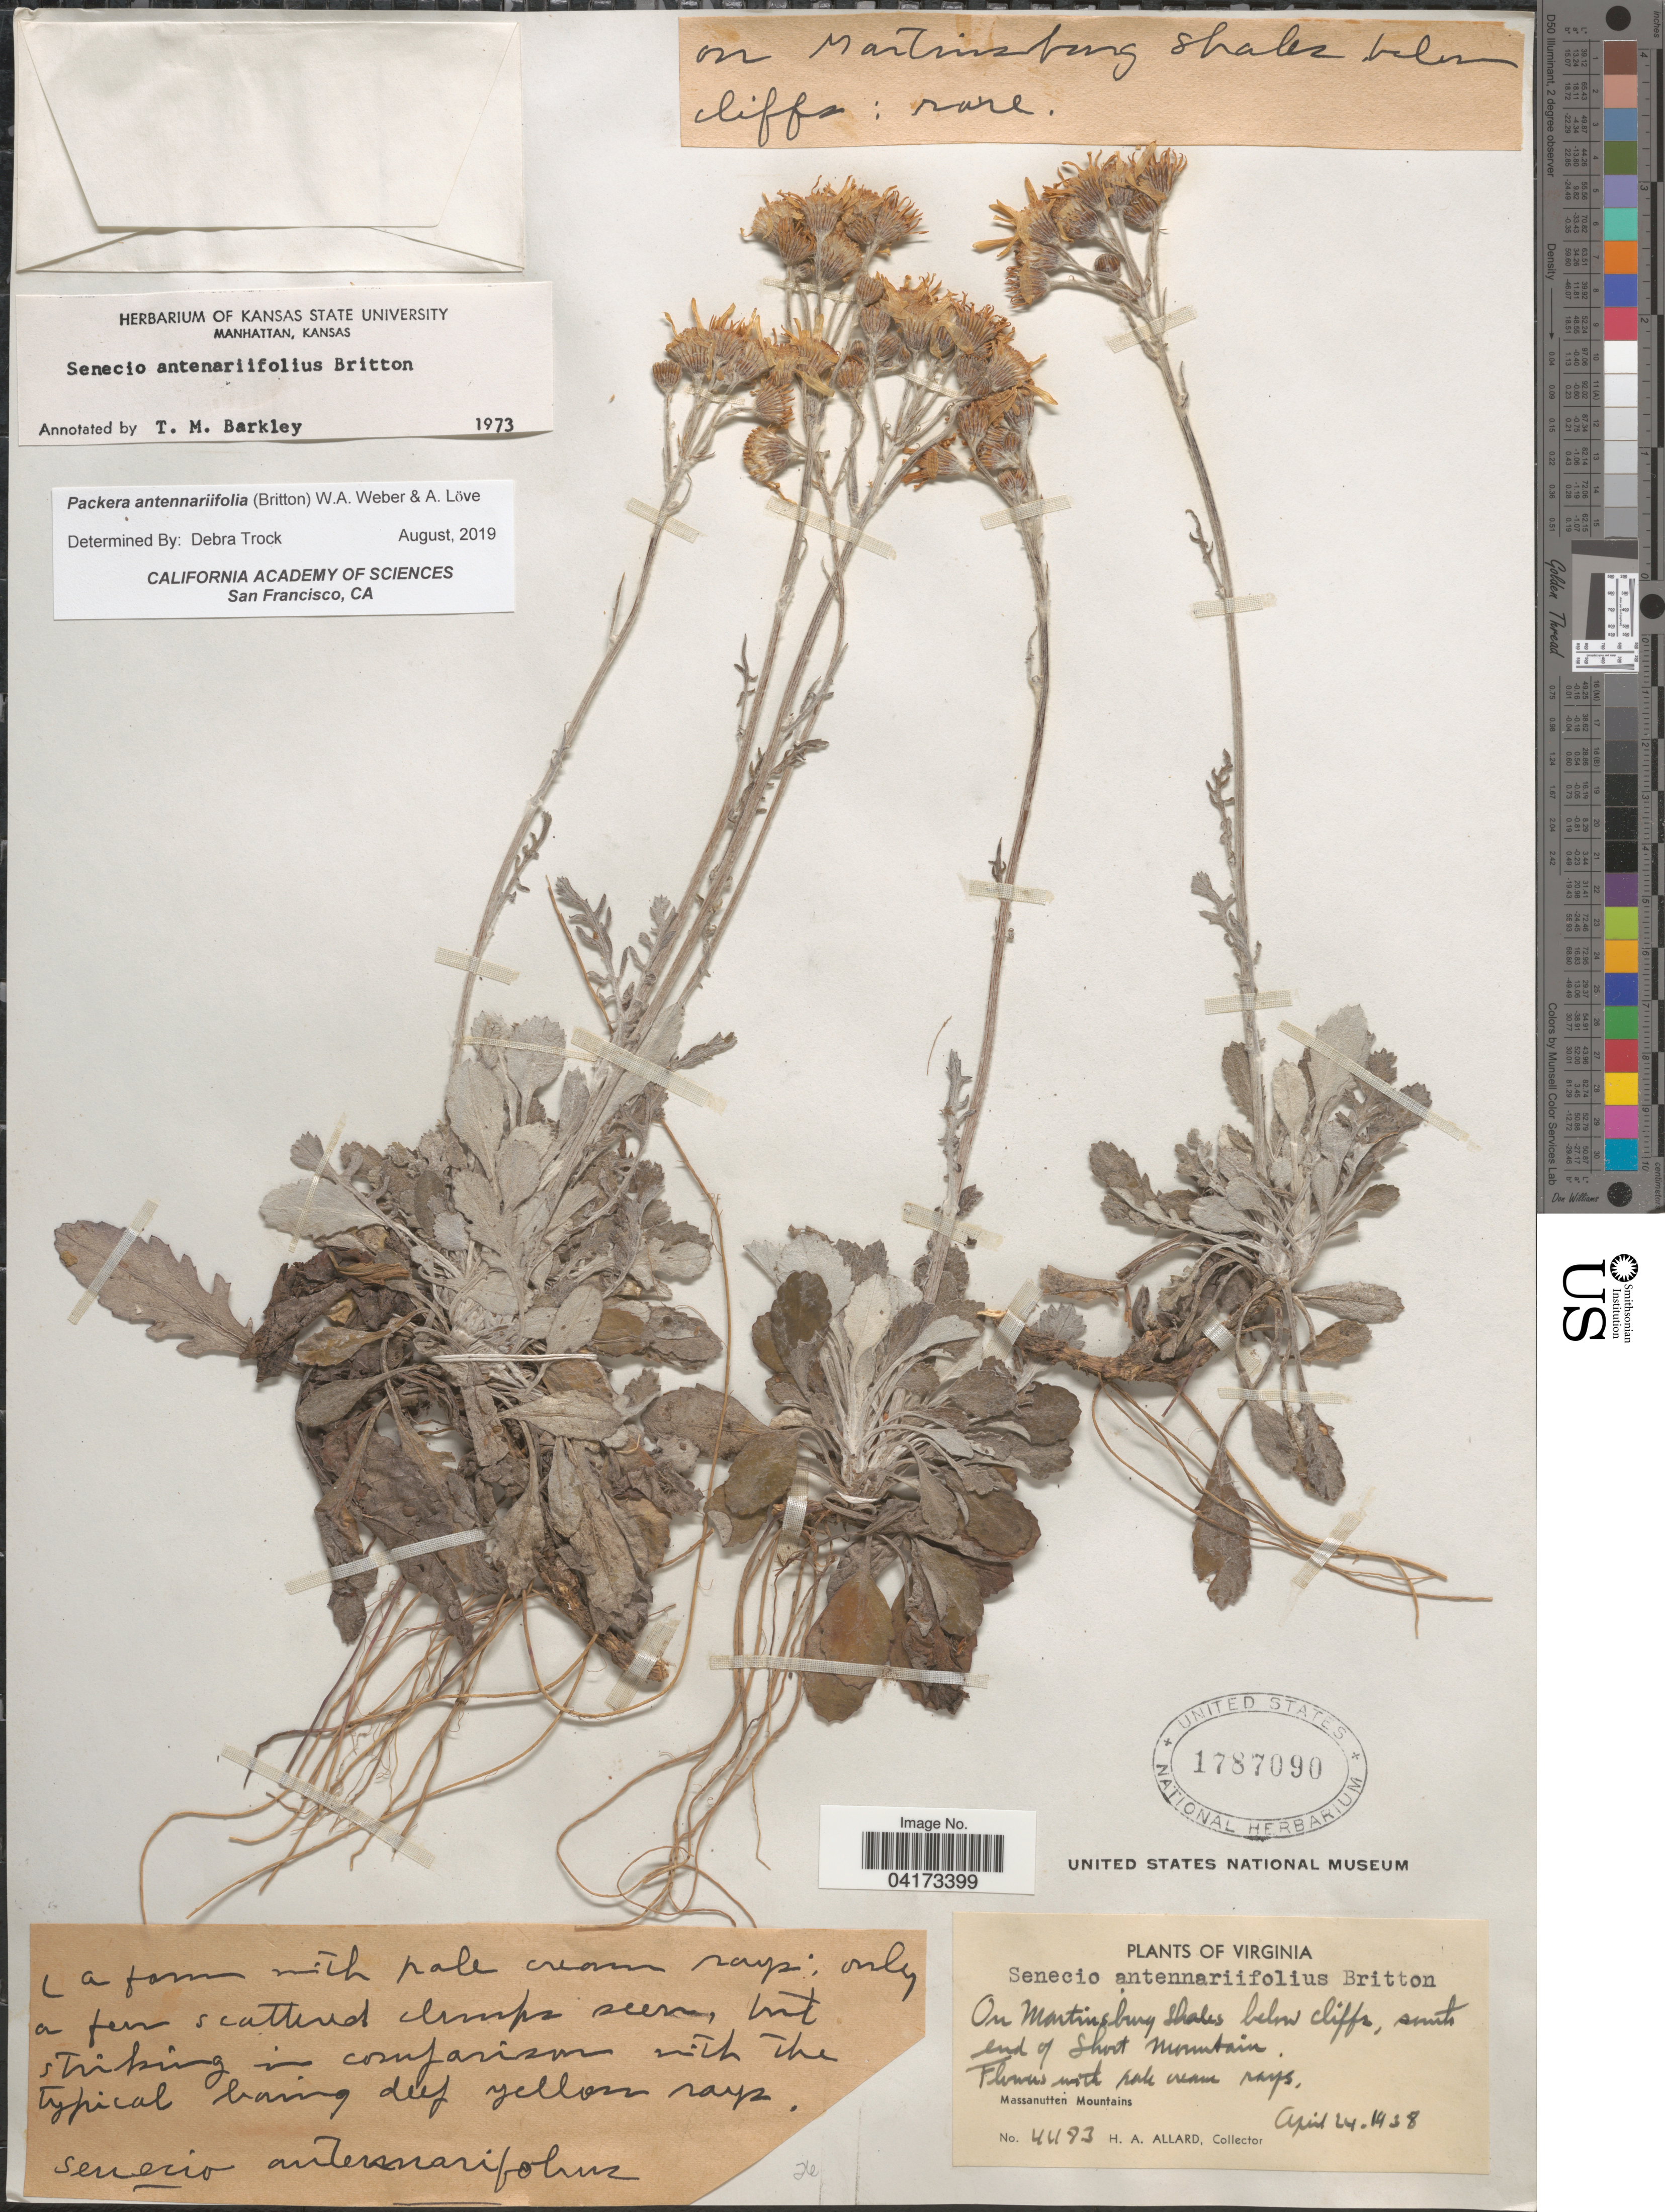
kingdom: Plantae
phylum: Tracheophyta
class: Magnoliopsida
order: Asterales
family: Asteraceae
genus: Packera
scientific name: Packera antennariifolia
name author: (Britton) W.A. Weber & Á. Löve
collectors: H. A. Allard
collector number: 4483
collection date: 1938-04-24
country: United States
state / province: Virginia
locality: On Martinsburg shales, south end of Short Mountain. Massanutten Mountains.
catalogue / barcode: US 1787090